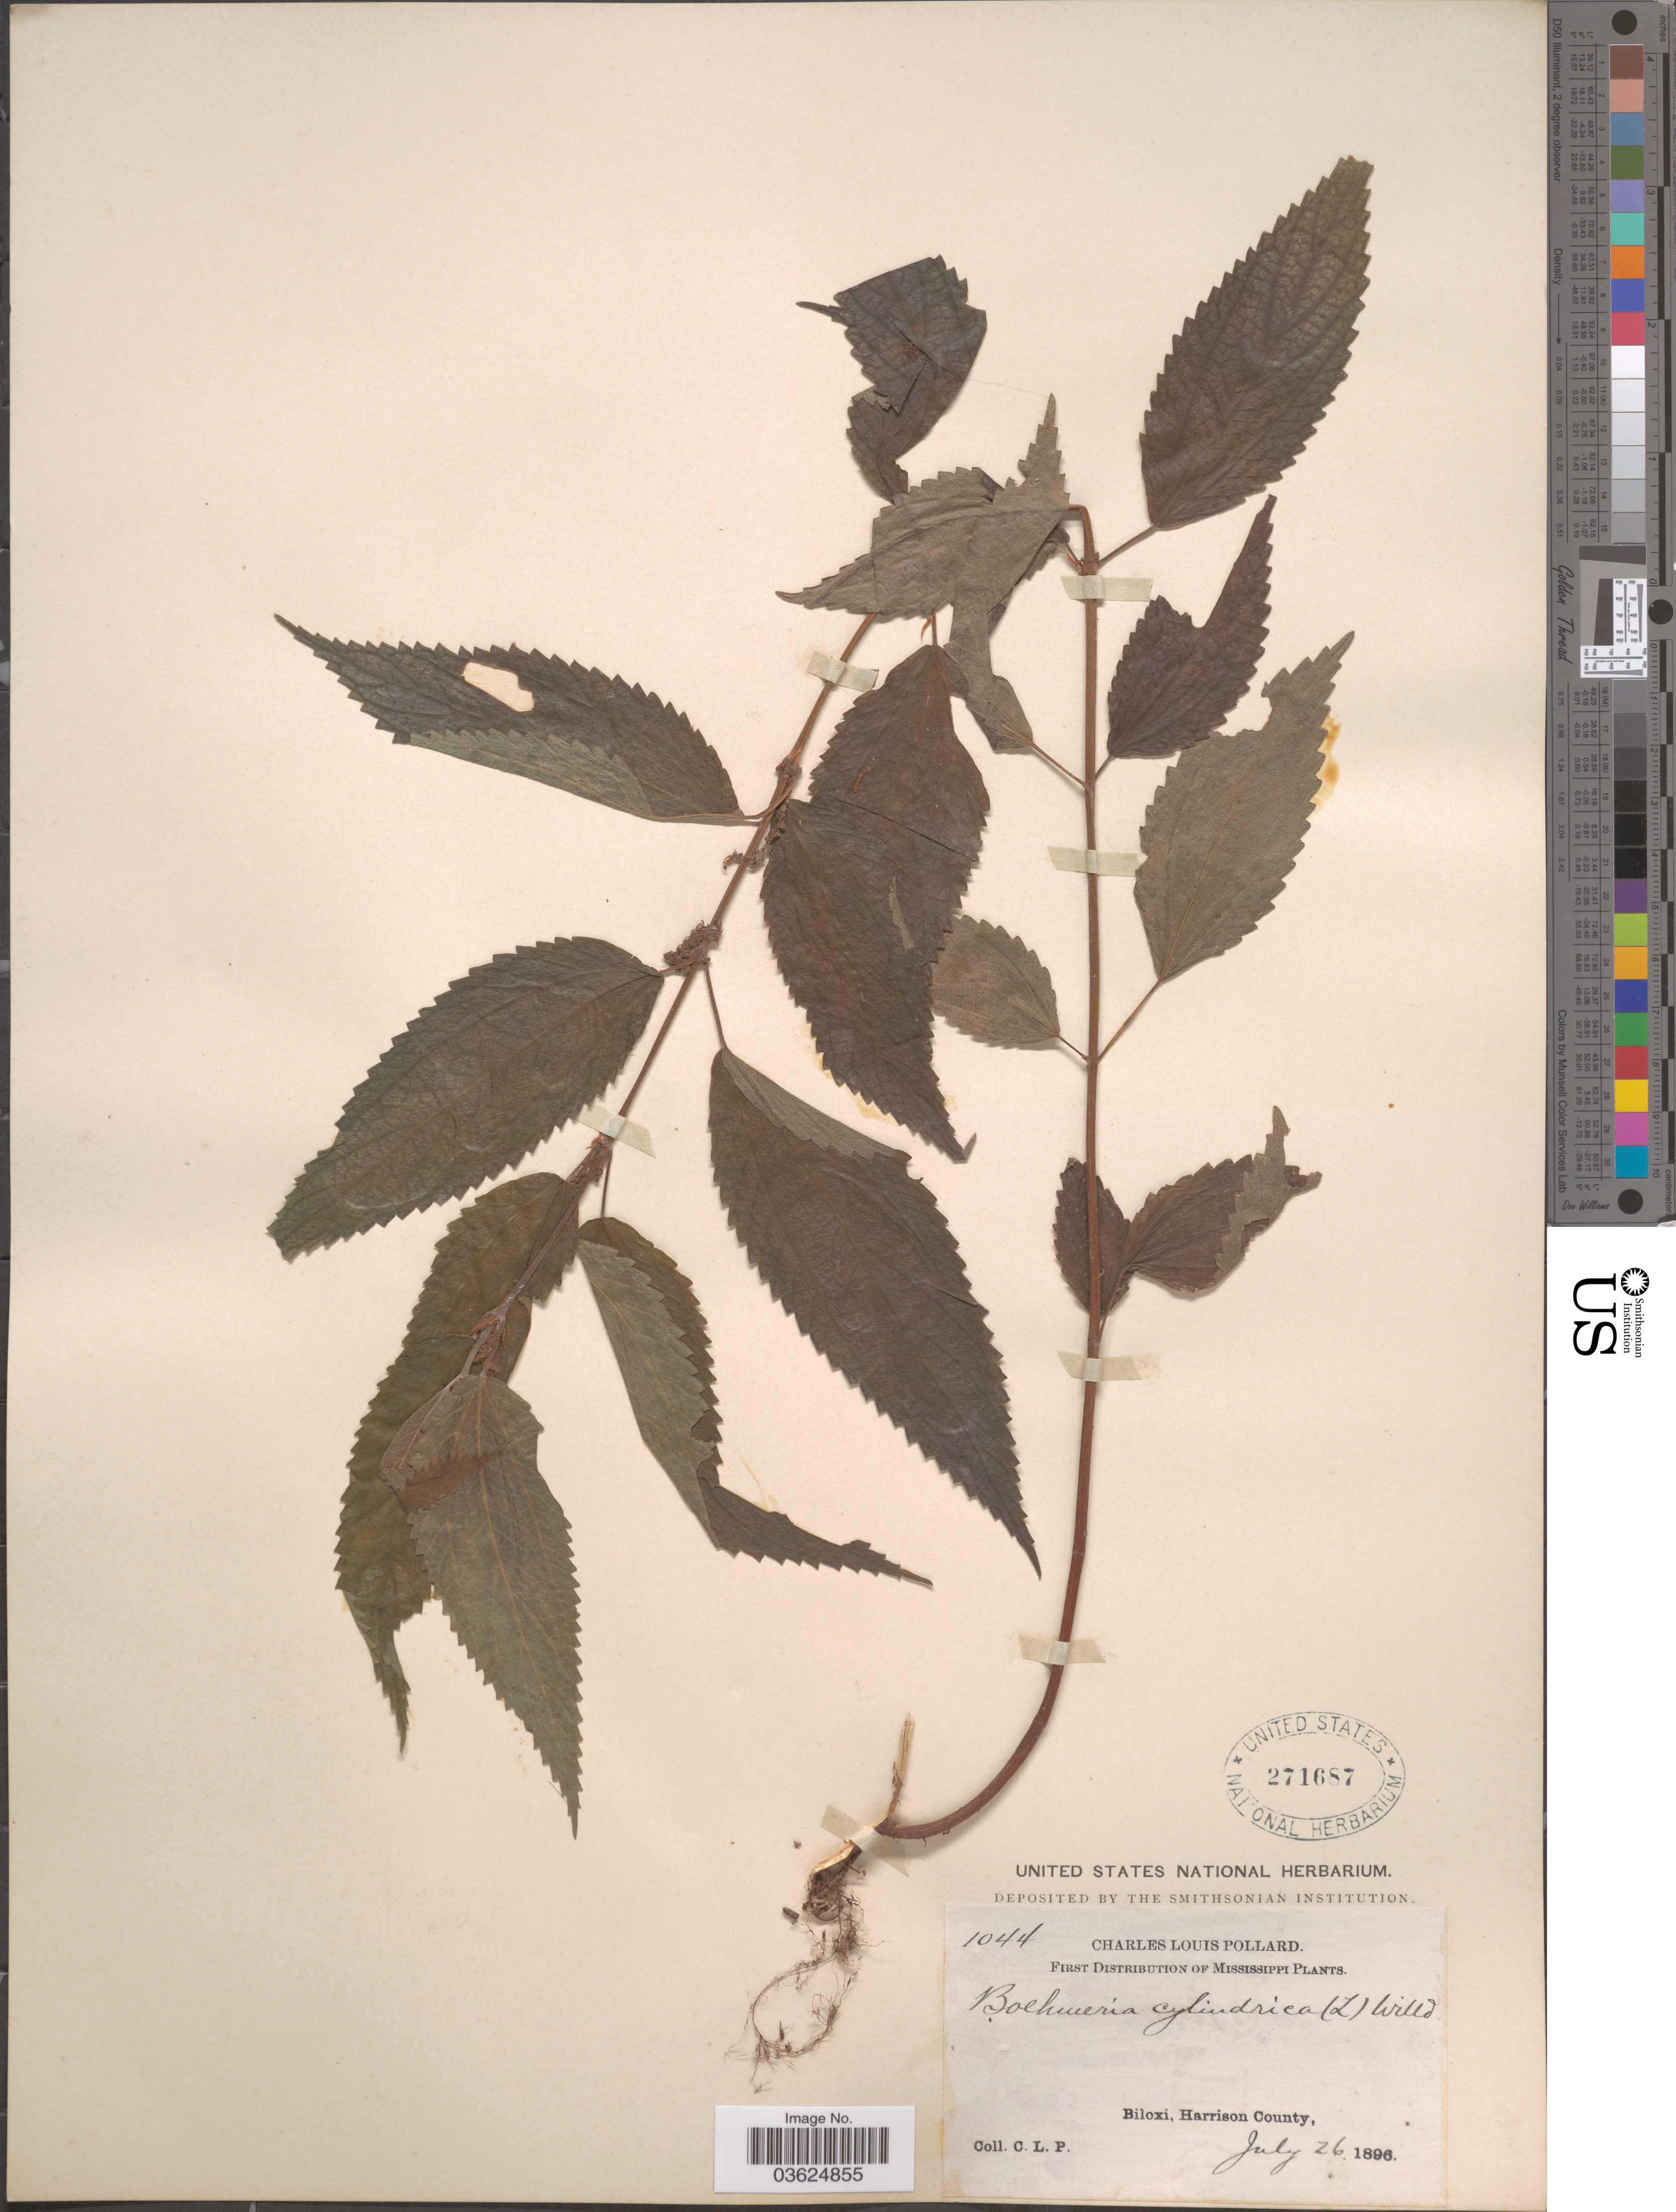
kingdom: Plantae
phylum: Tracheophyta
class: Magnoliopsida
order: Rosales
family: Urticaceae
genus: Boehmeria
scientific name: Boehmeria cylindrica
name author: (L.) Sw.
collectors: C. L. Pollard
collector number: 1044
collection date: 1896-07-26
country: United States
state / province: Mississippi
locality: Biloxi, Harrison County.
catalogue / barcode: US 271687